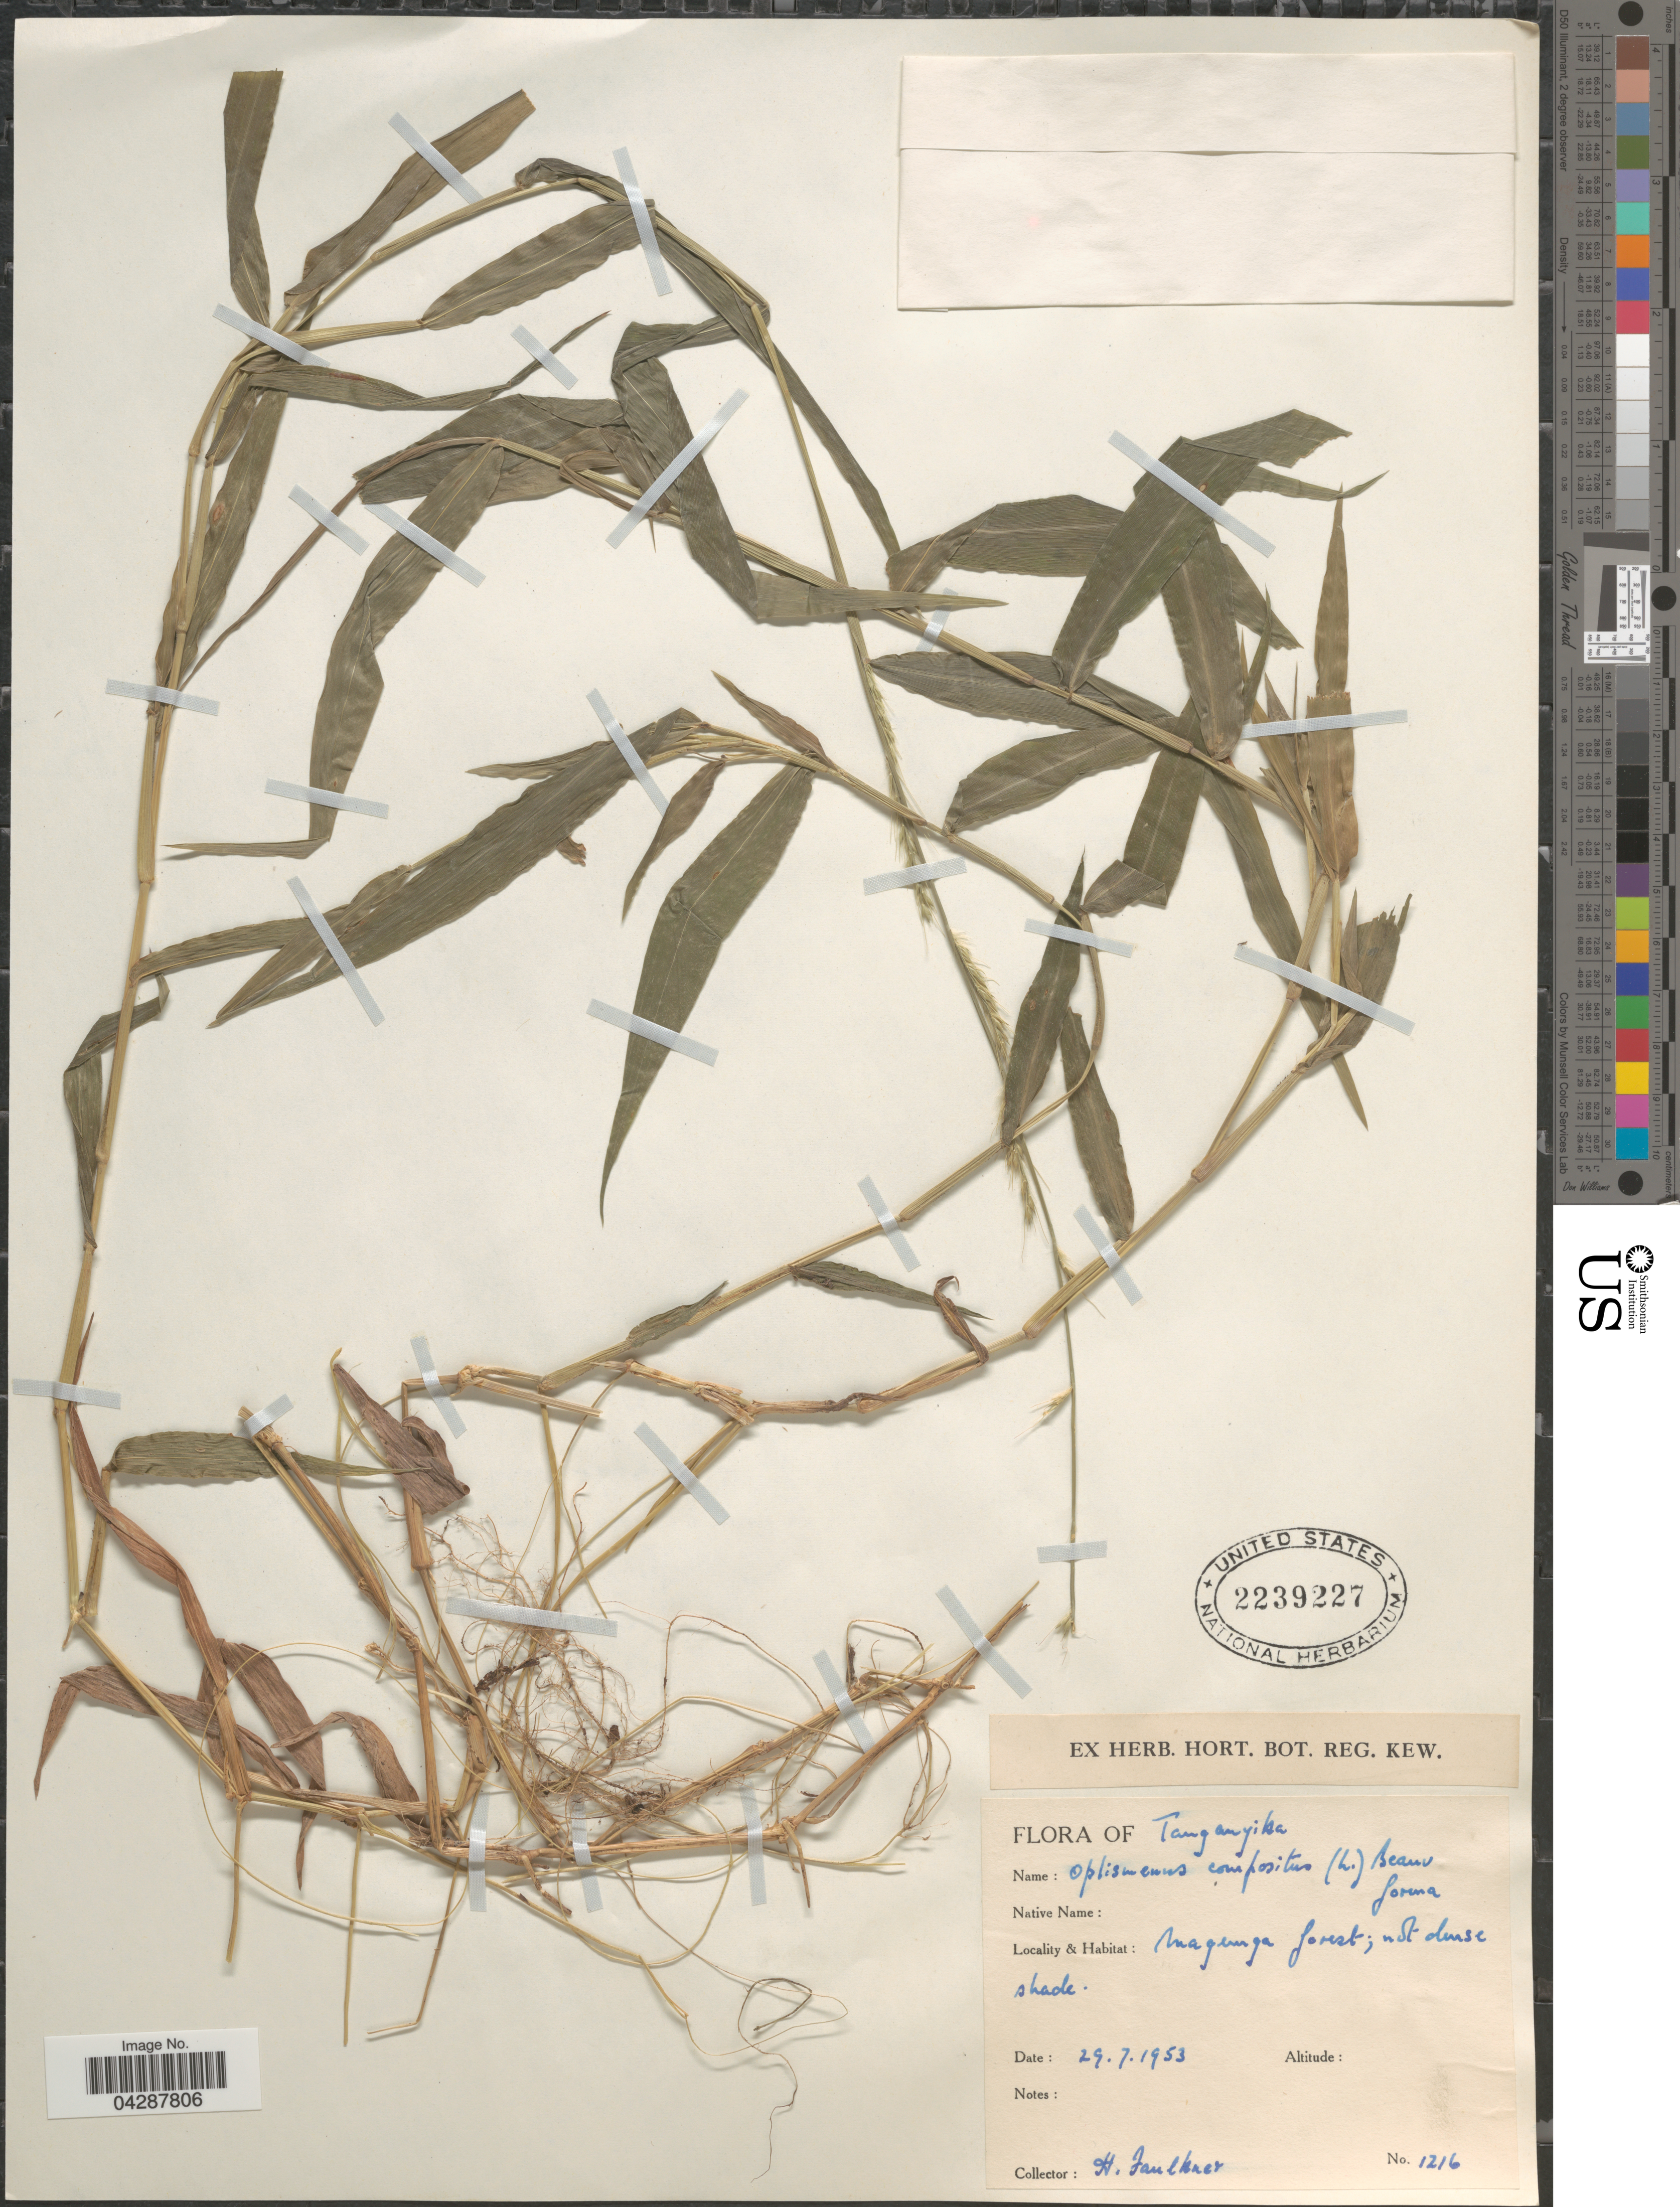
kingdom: Plantae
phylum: Tracheophyta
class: Liliopsida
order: Poales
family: Poaceae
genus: Oplismenus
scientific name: Oplismenus compositus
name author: (L.) P. Beauv.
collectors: H. Faulkner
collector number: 1216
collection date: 1953-07-29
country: Tanzania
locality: Tanganyika. Magenga forest.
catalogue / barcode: US 2239227